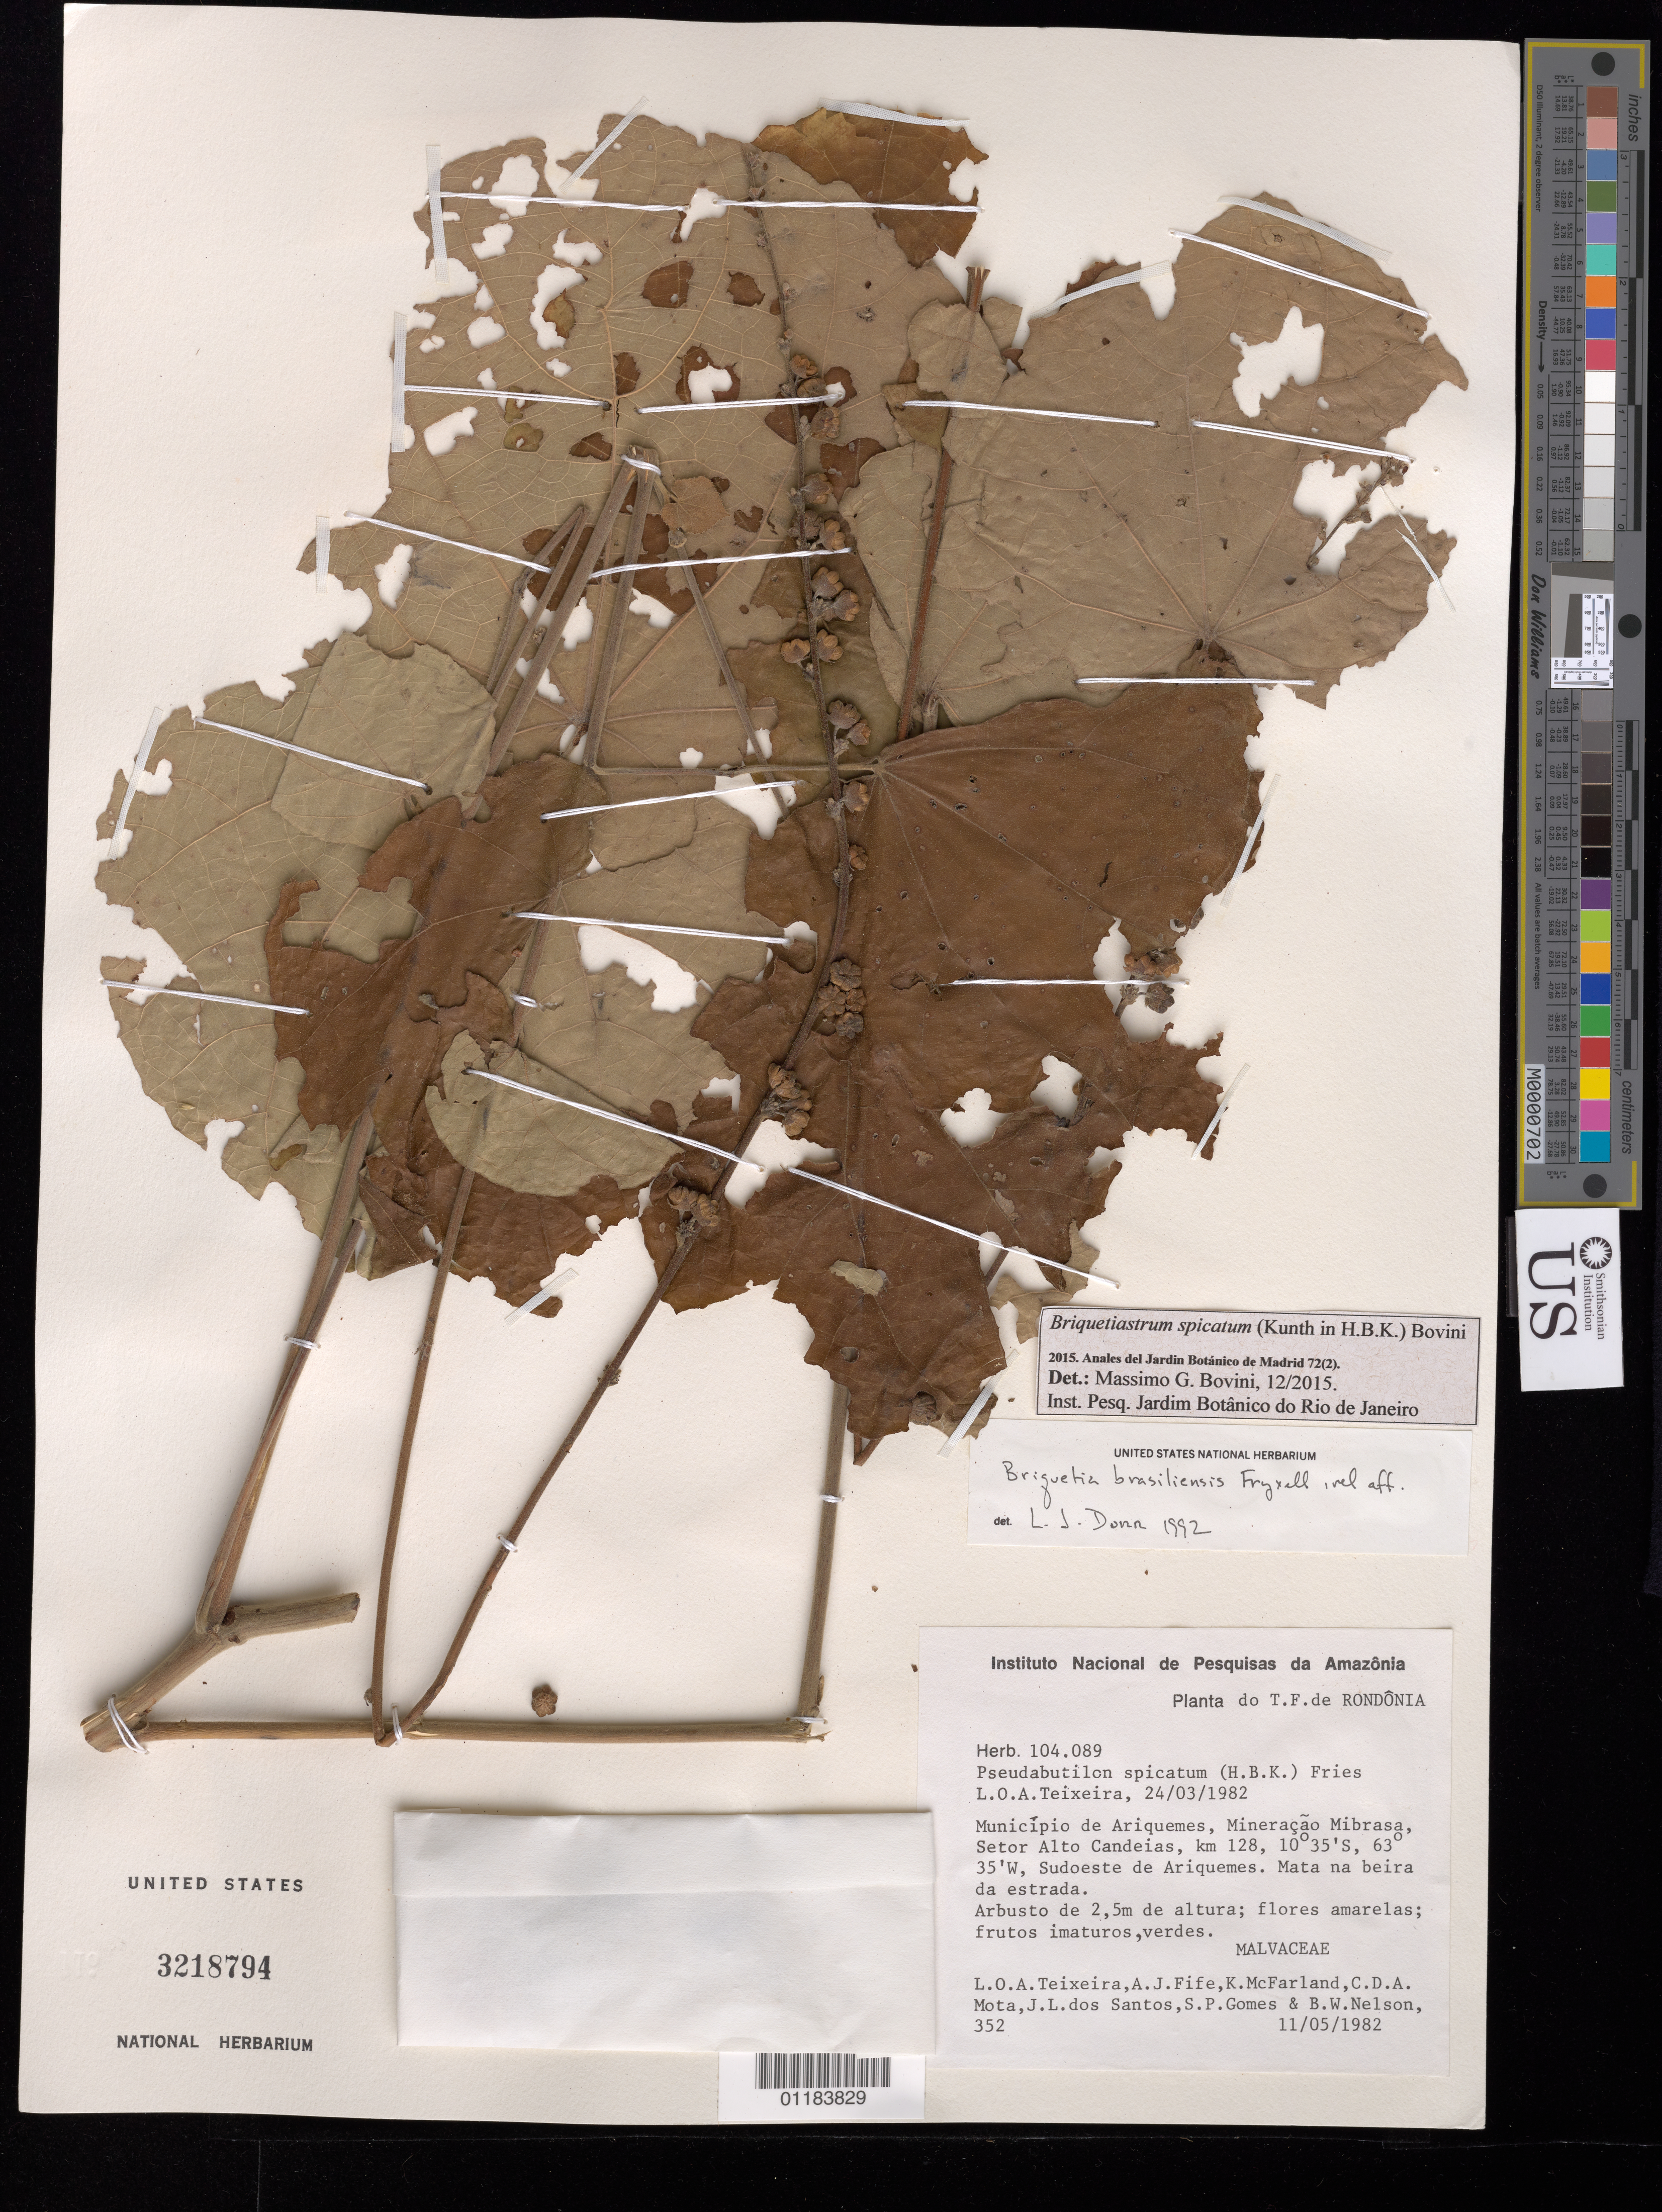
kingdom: Plantae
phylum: Tracheophyta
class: Magnoliopsida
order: Malvales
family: Malvaceae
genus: Briquetiastrum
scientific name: Briquetiastrum spicatum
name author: (Kunth) Bovini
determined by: Bovini, M. G.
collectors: L. O. A. Teixeira, A. Fife, K. McFarland, C. D. A. Mota, J. L. Santos, S. P. Gomes & B. W. Nelson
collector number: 352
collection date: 1982-05-11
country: Brazil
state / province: Amazônas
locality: Municipio de Ariquemes, Mineracao Mibrasa, Setor Alto Candeias, km 128, Sudoeste de Ariquemes.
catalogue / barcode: US 3218794